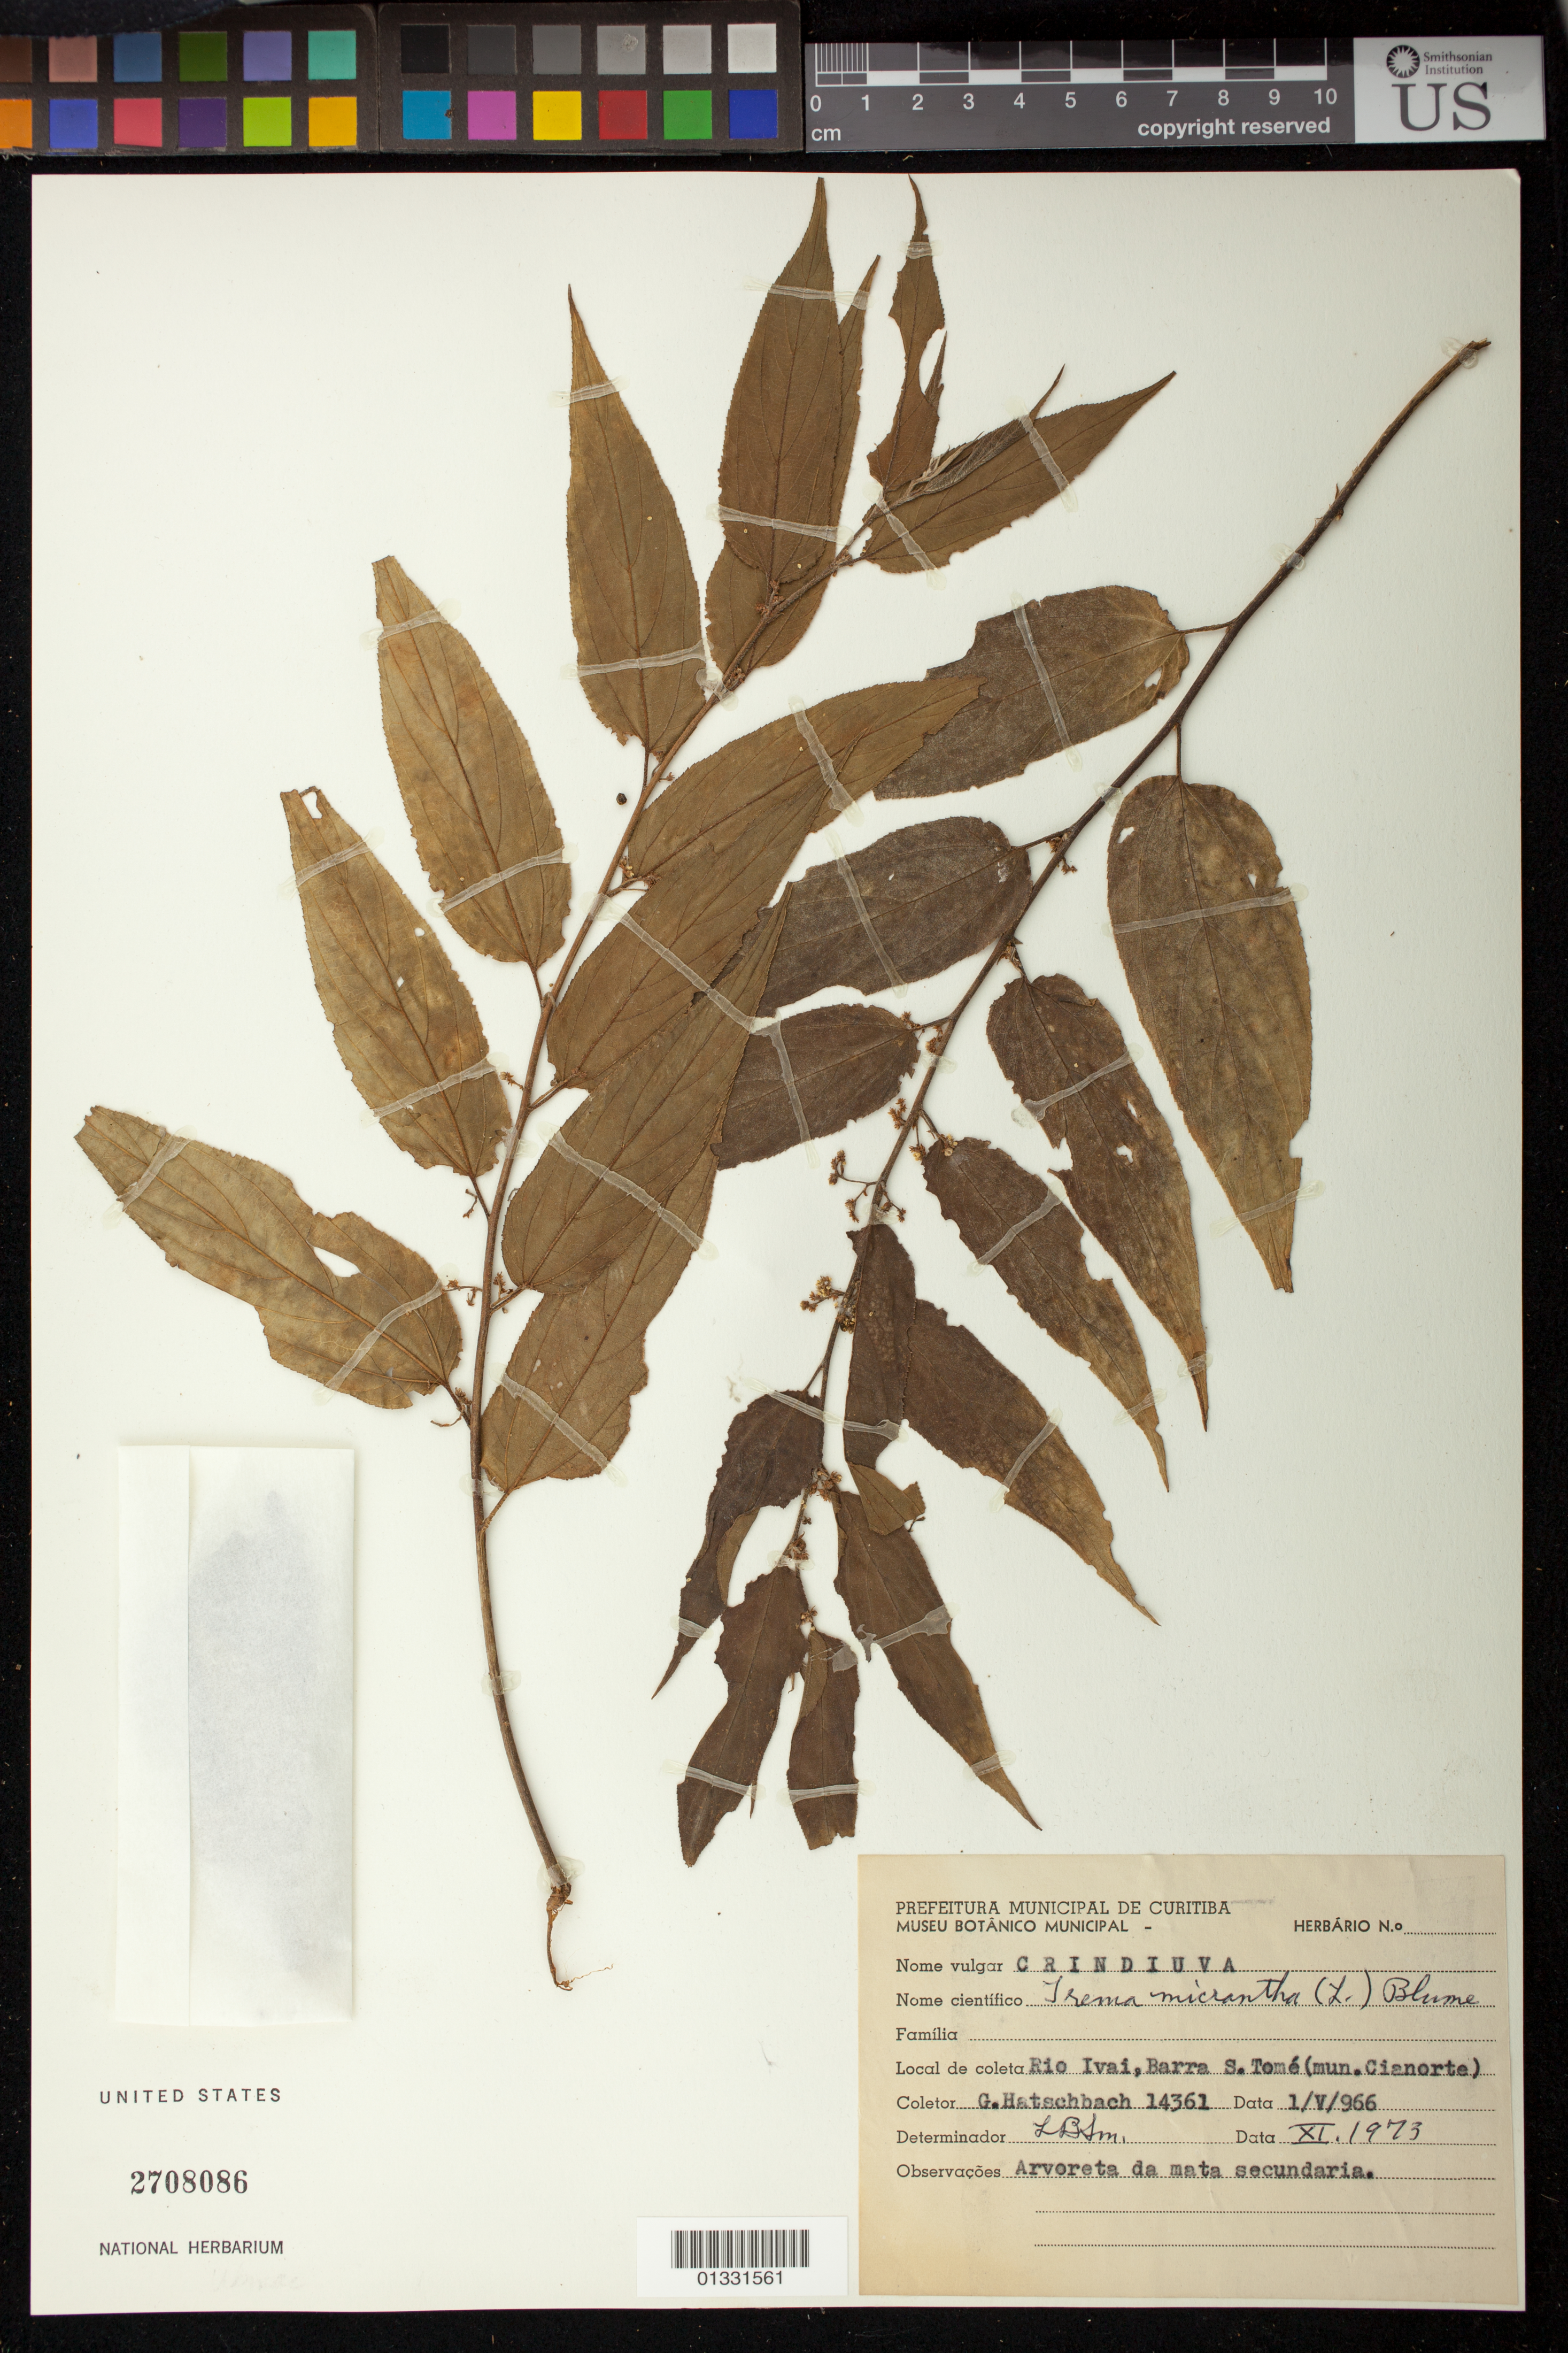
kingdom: Plantae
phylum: Tracheophyta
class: Magnoliopsida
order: Rosales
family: Cannabaceae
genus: Trema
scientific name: Trema micranthum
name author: (L.) Blume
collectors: G. Hatschbach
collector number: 14361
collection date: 1966-05-01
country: Brazil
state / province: Paraná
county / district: Cianorte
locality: Rio Ivaí, Barra S. Tomé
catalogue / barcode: US 2708086